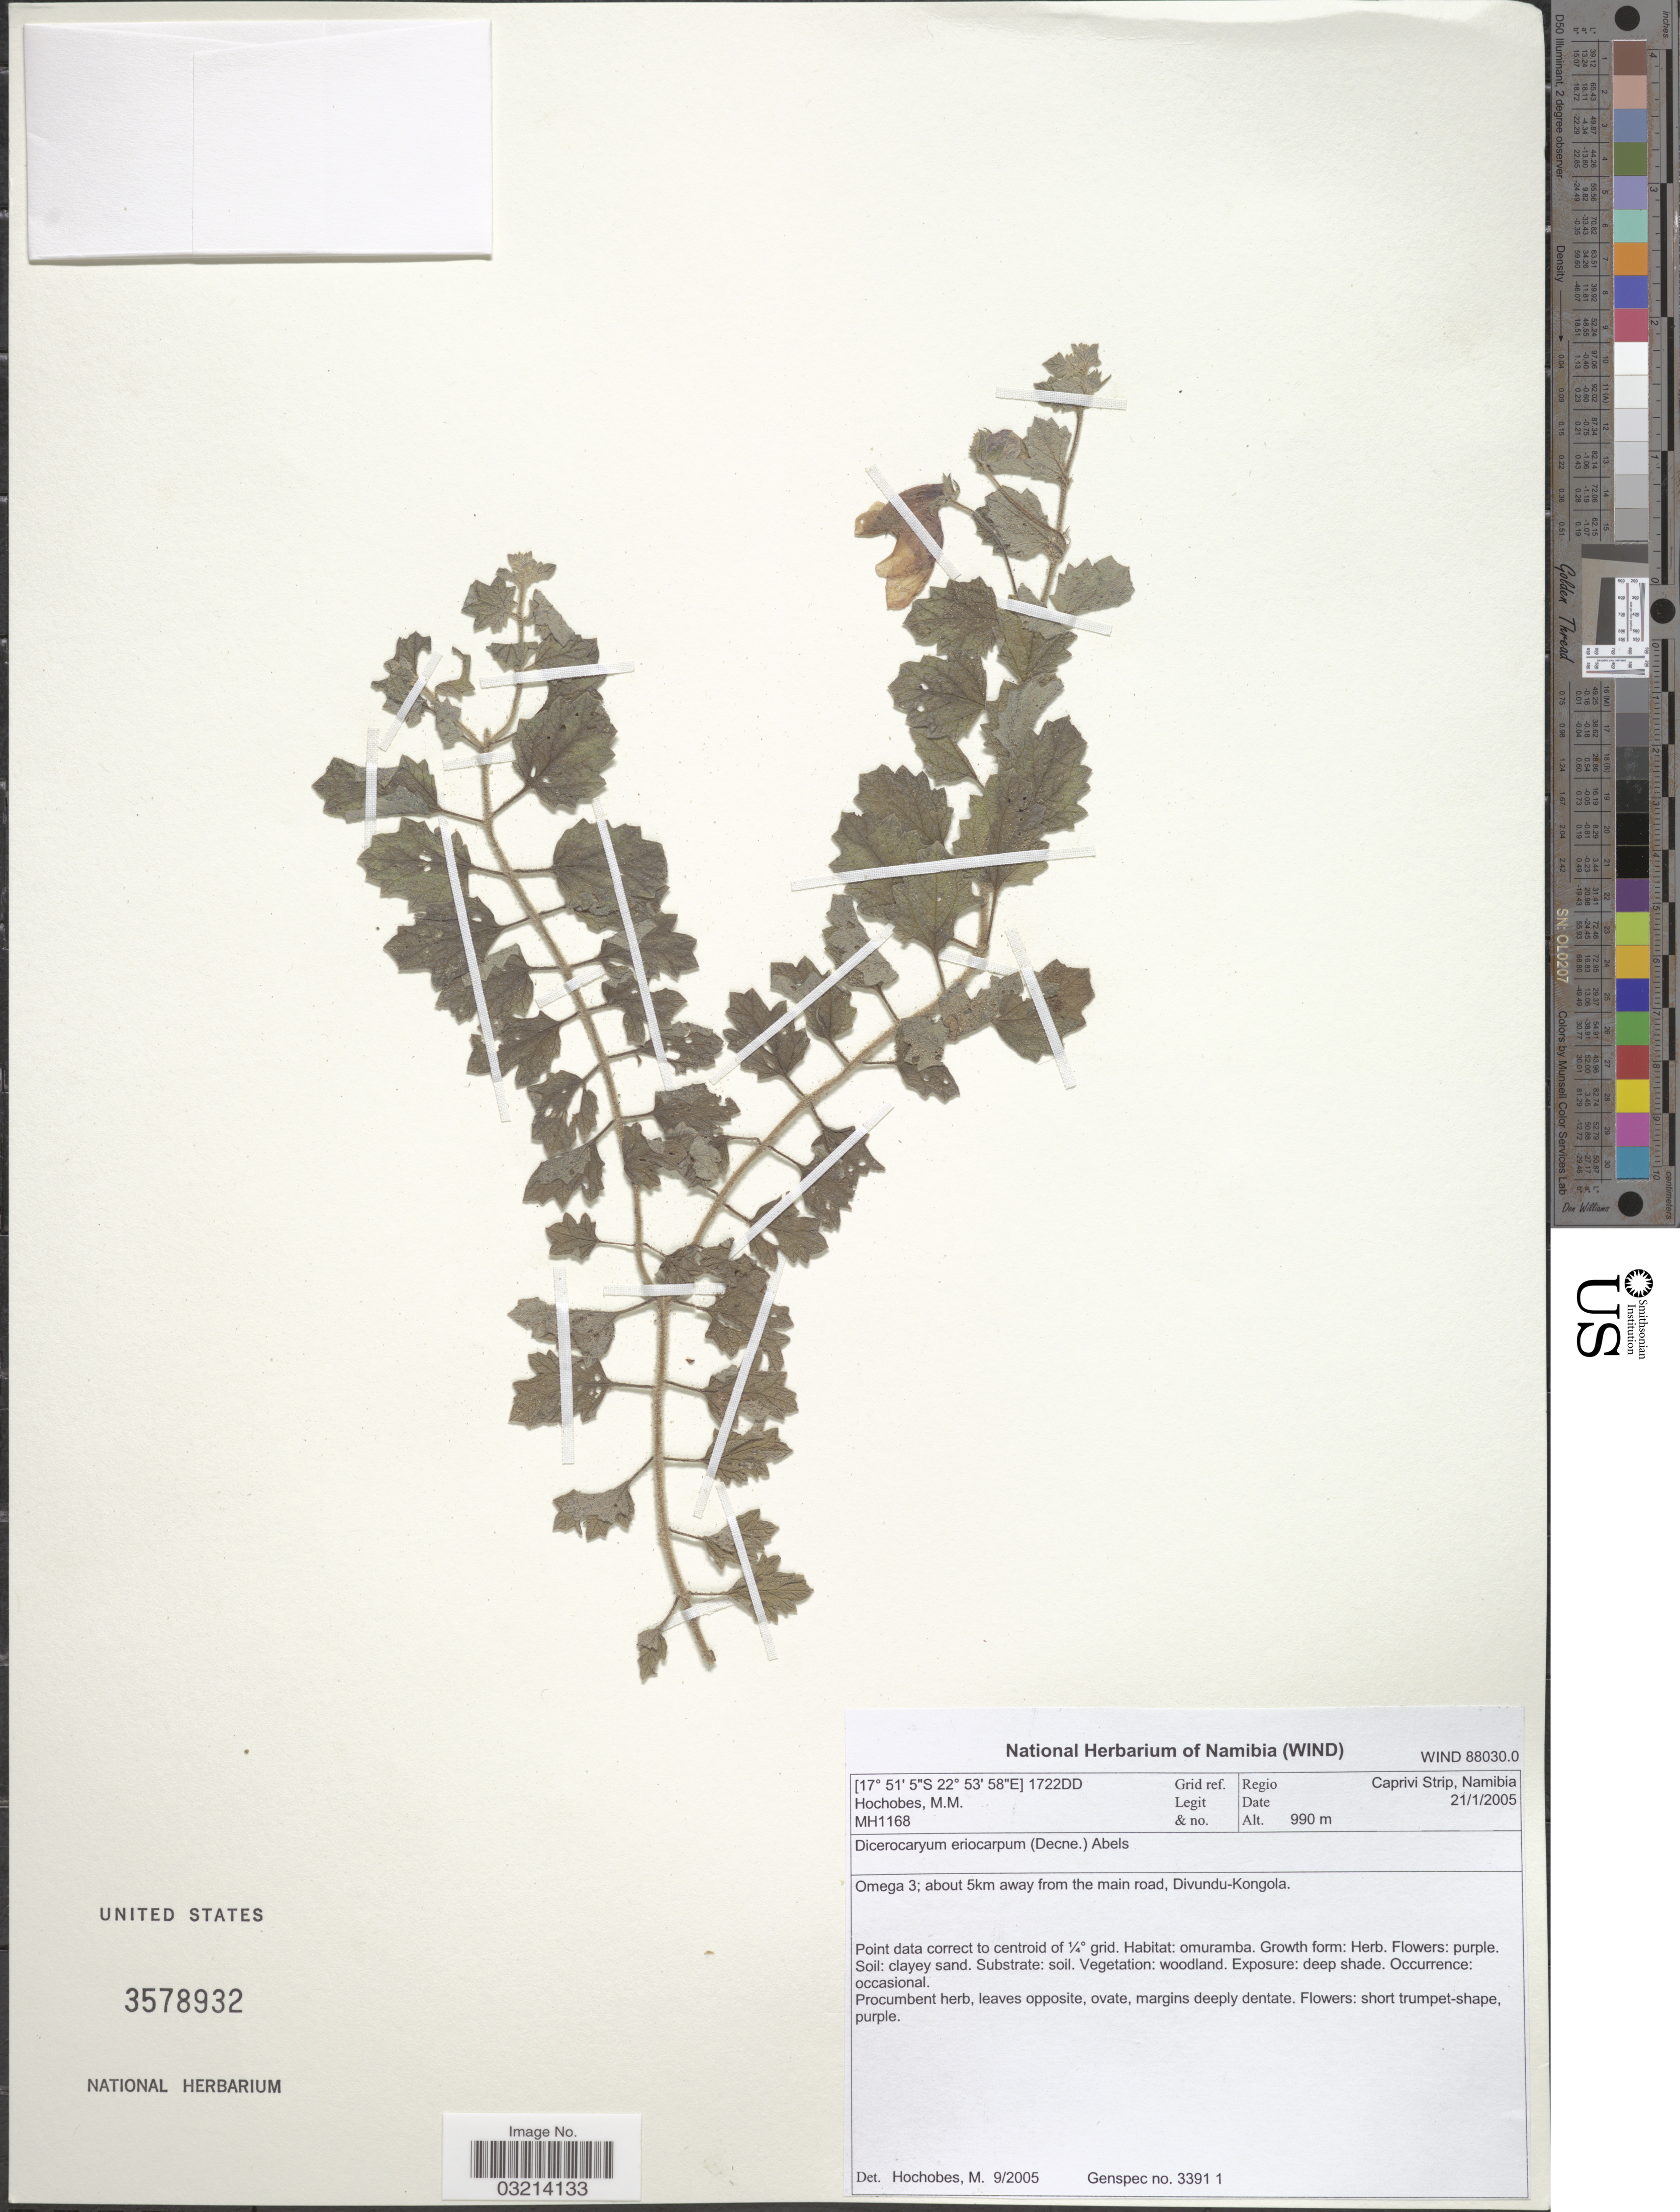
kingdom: Plantae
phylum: Tracheophyta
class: Magnoliopsida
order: Lamiales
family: Pedaliaceae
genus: Dicerocaryum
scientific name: Dicerocaryum eriocarpum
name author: (Decne.) Abels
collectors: M. Hochobes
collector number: MH1168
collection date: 2005-01-21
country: Namibia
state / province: Caprivi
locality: Grid ref. 1722DD. Regio Caprivi Airstrip, Namibia. Omega 3; about 5km away from the main road, Divundu-Kongola.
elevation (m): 990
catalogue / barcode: US 3578932